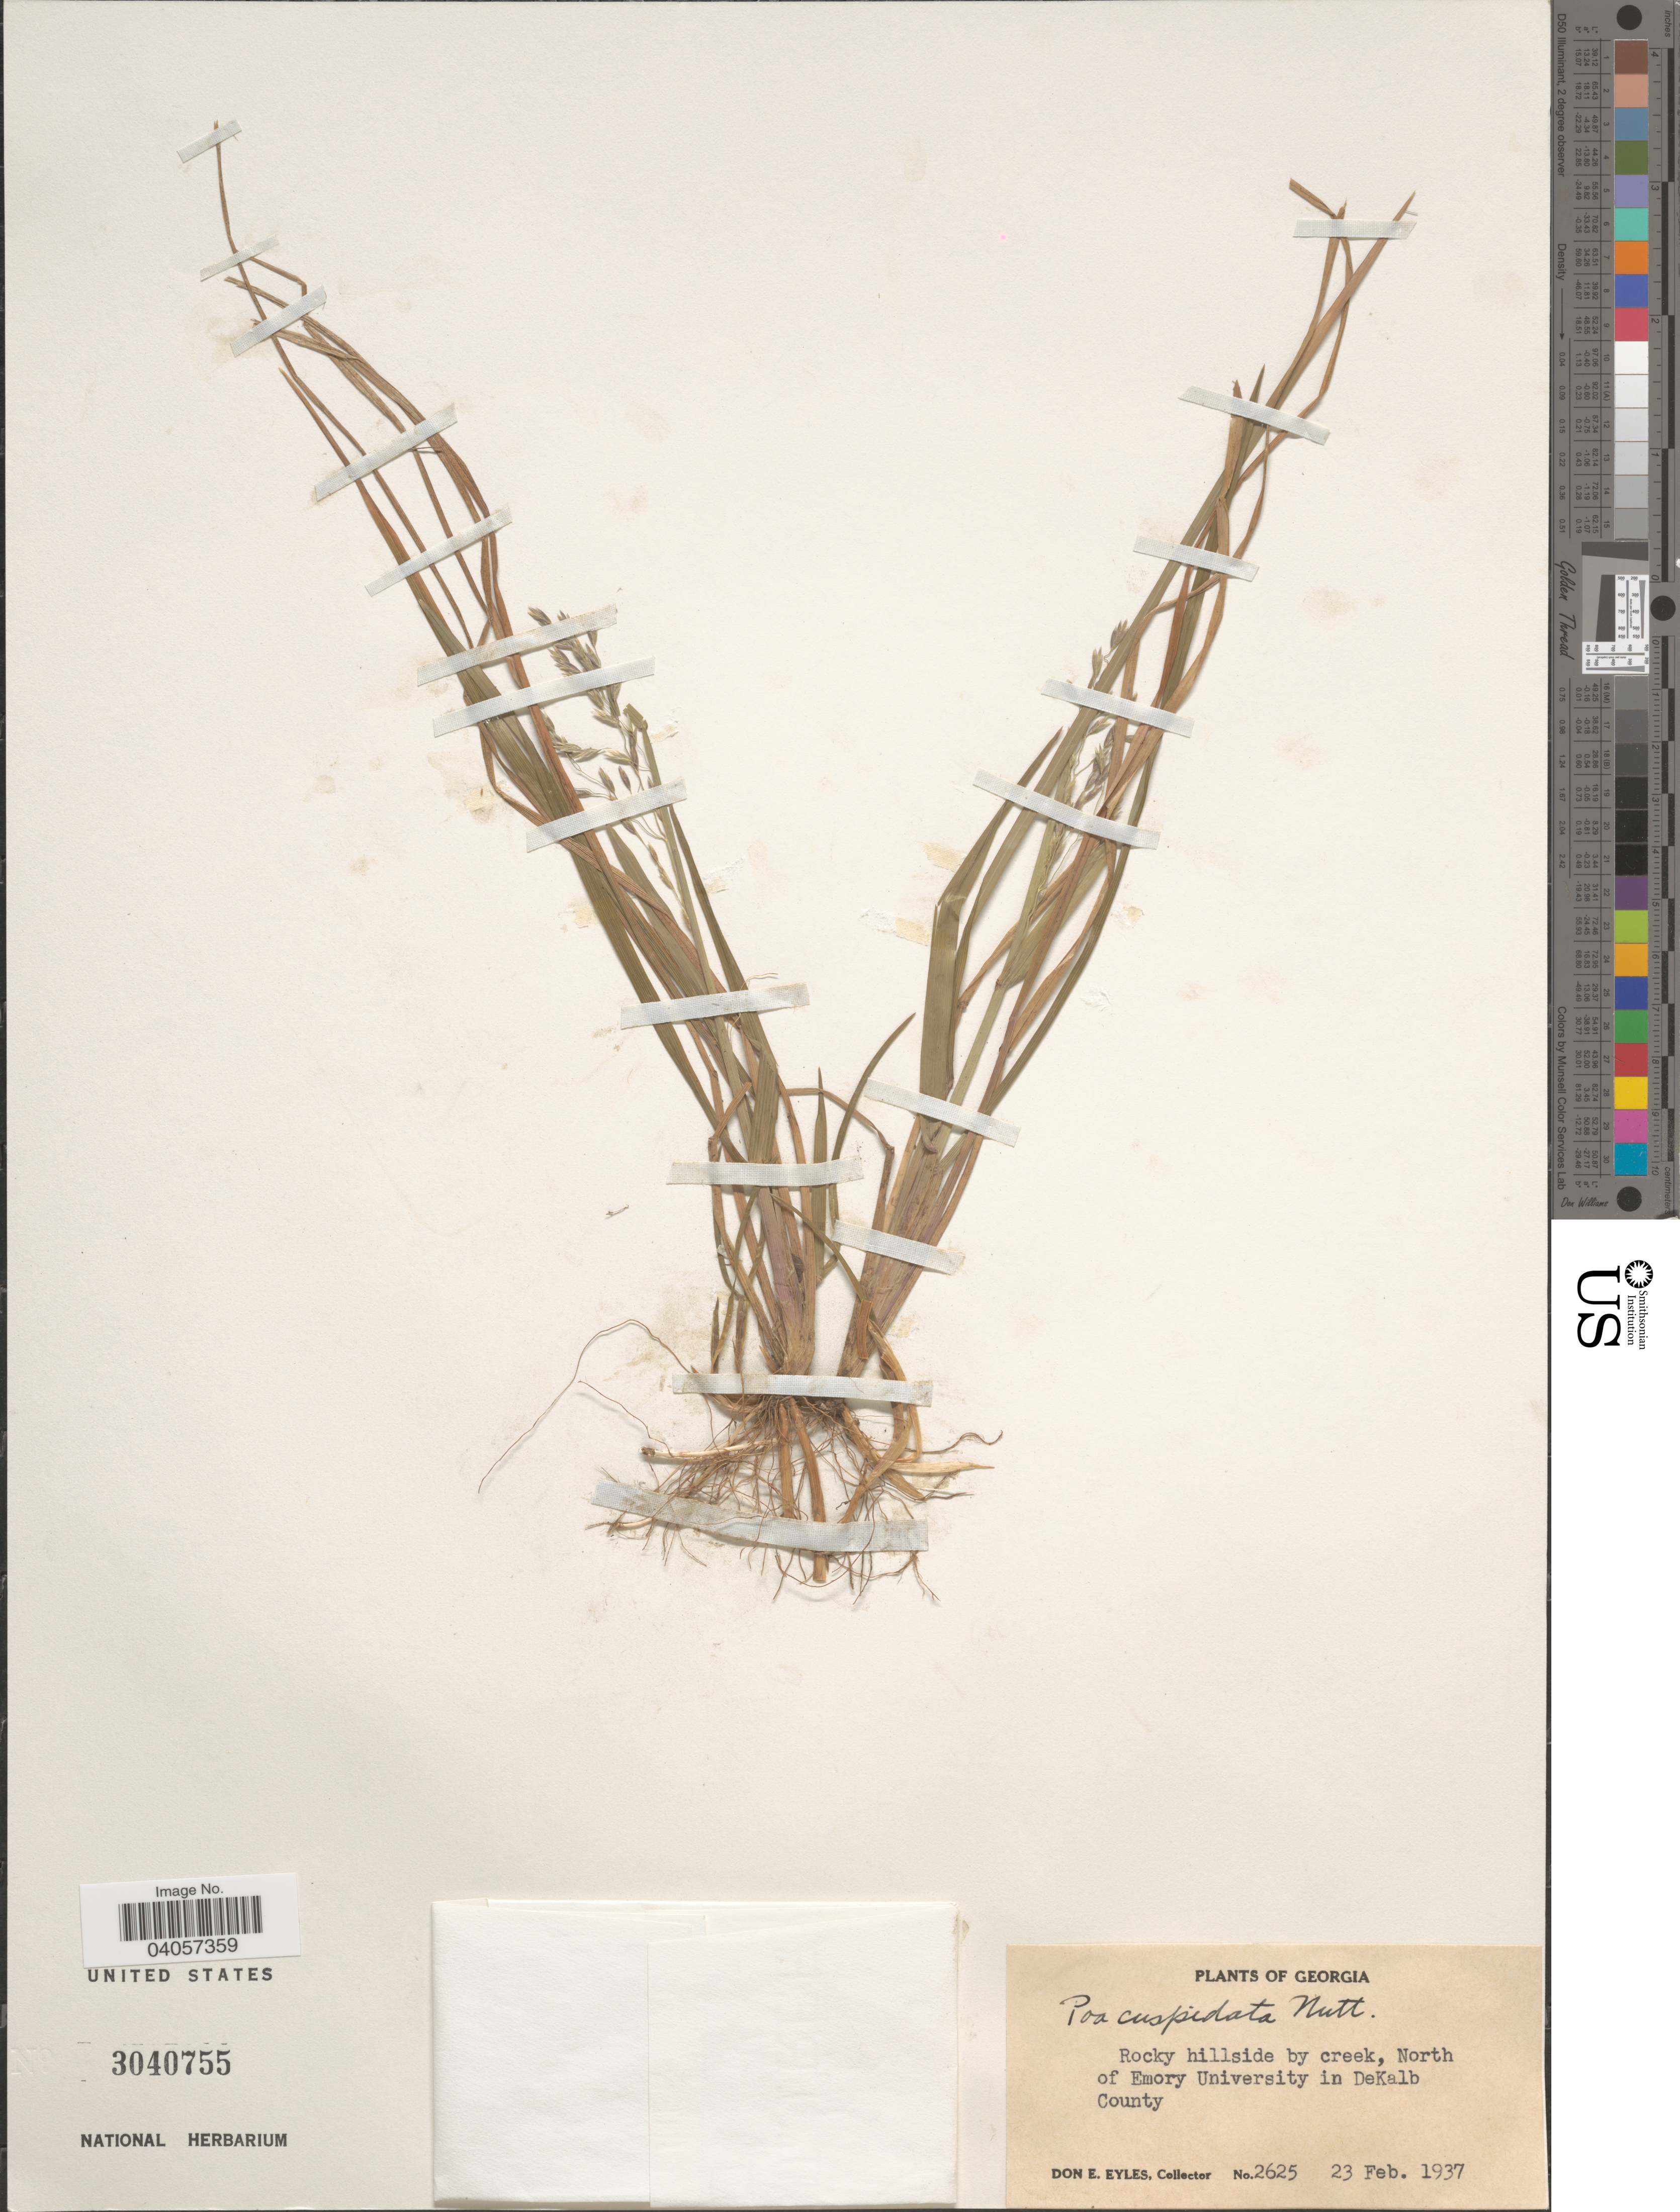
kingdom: Plantae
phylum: Tracheophyta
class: Liliopsida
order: Poales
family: Poaceae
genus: Poa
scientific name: Poa cuspidata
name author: Nutt.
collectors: D. Eyles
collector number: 2625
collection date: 1937-02-23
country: United States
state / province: Georgia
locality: Rocky hillsides by creek, North of Emory University in DeKalb County.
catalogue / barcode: US 3040755